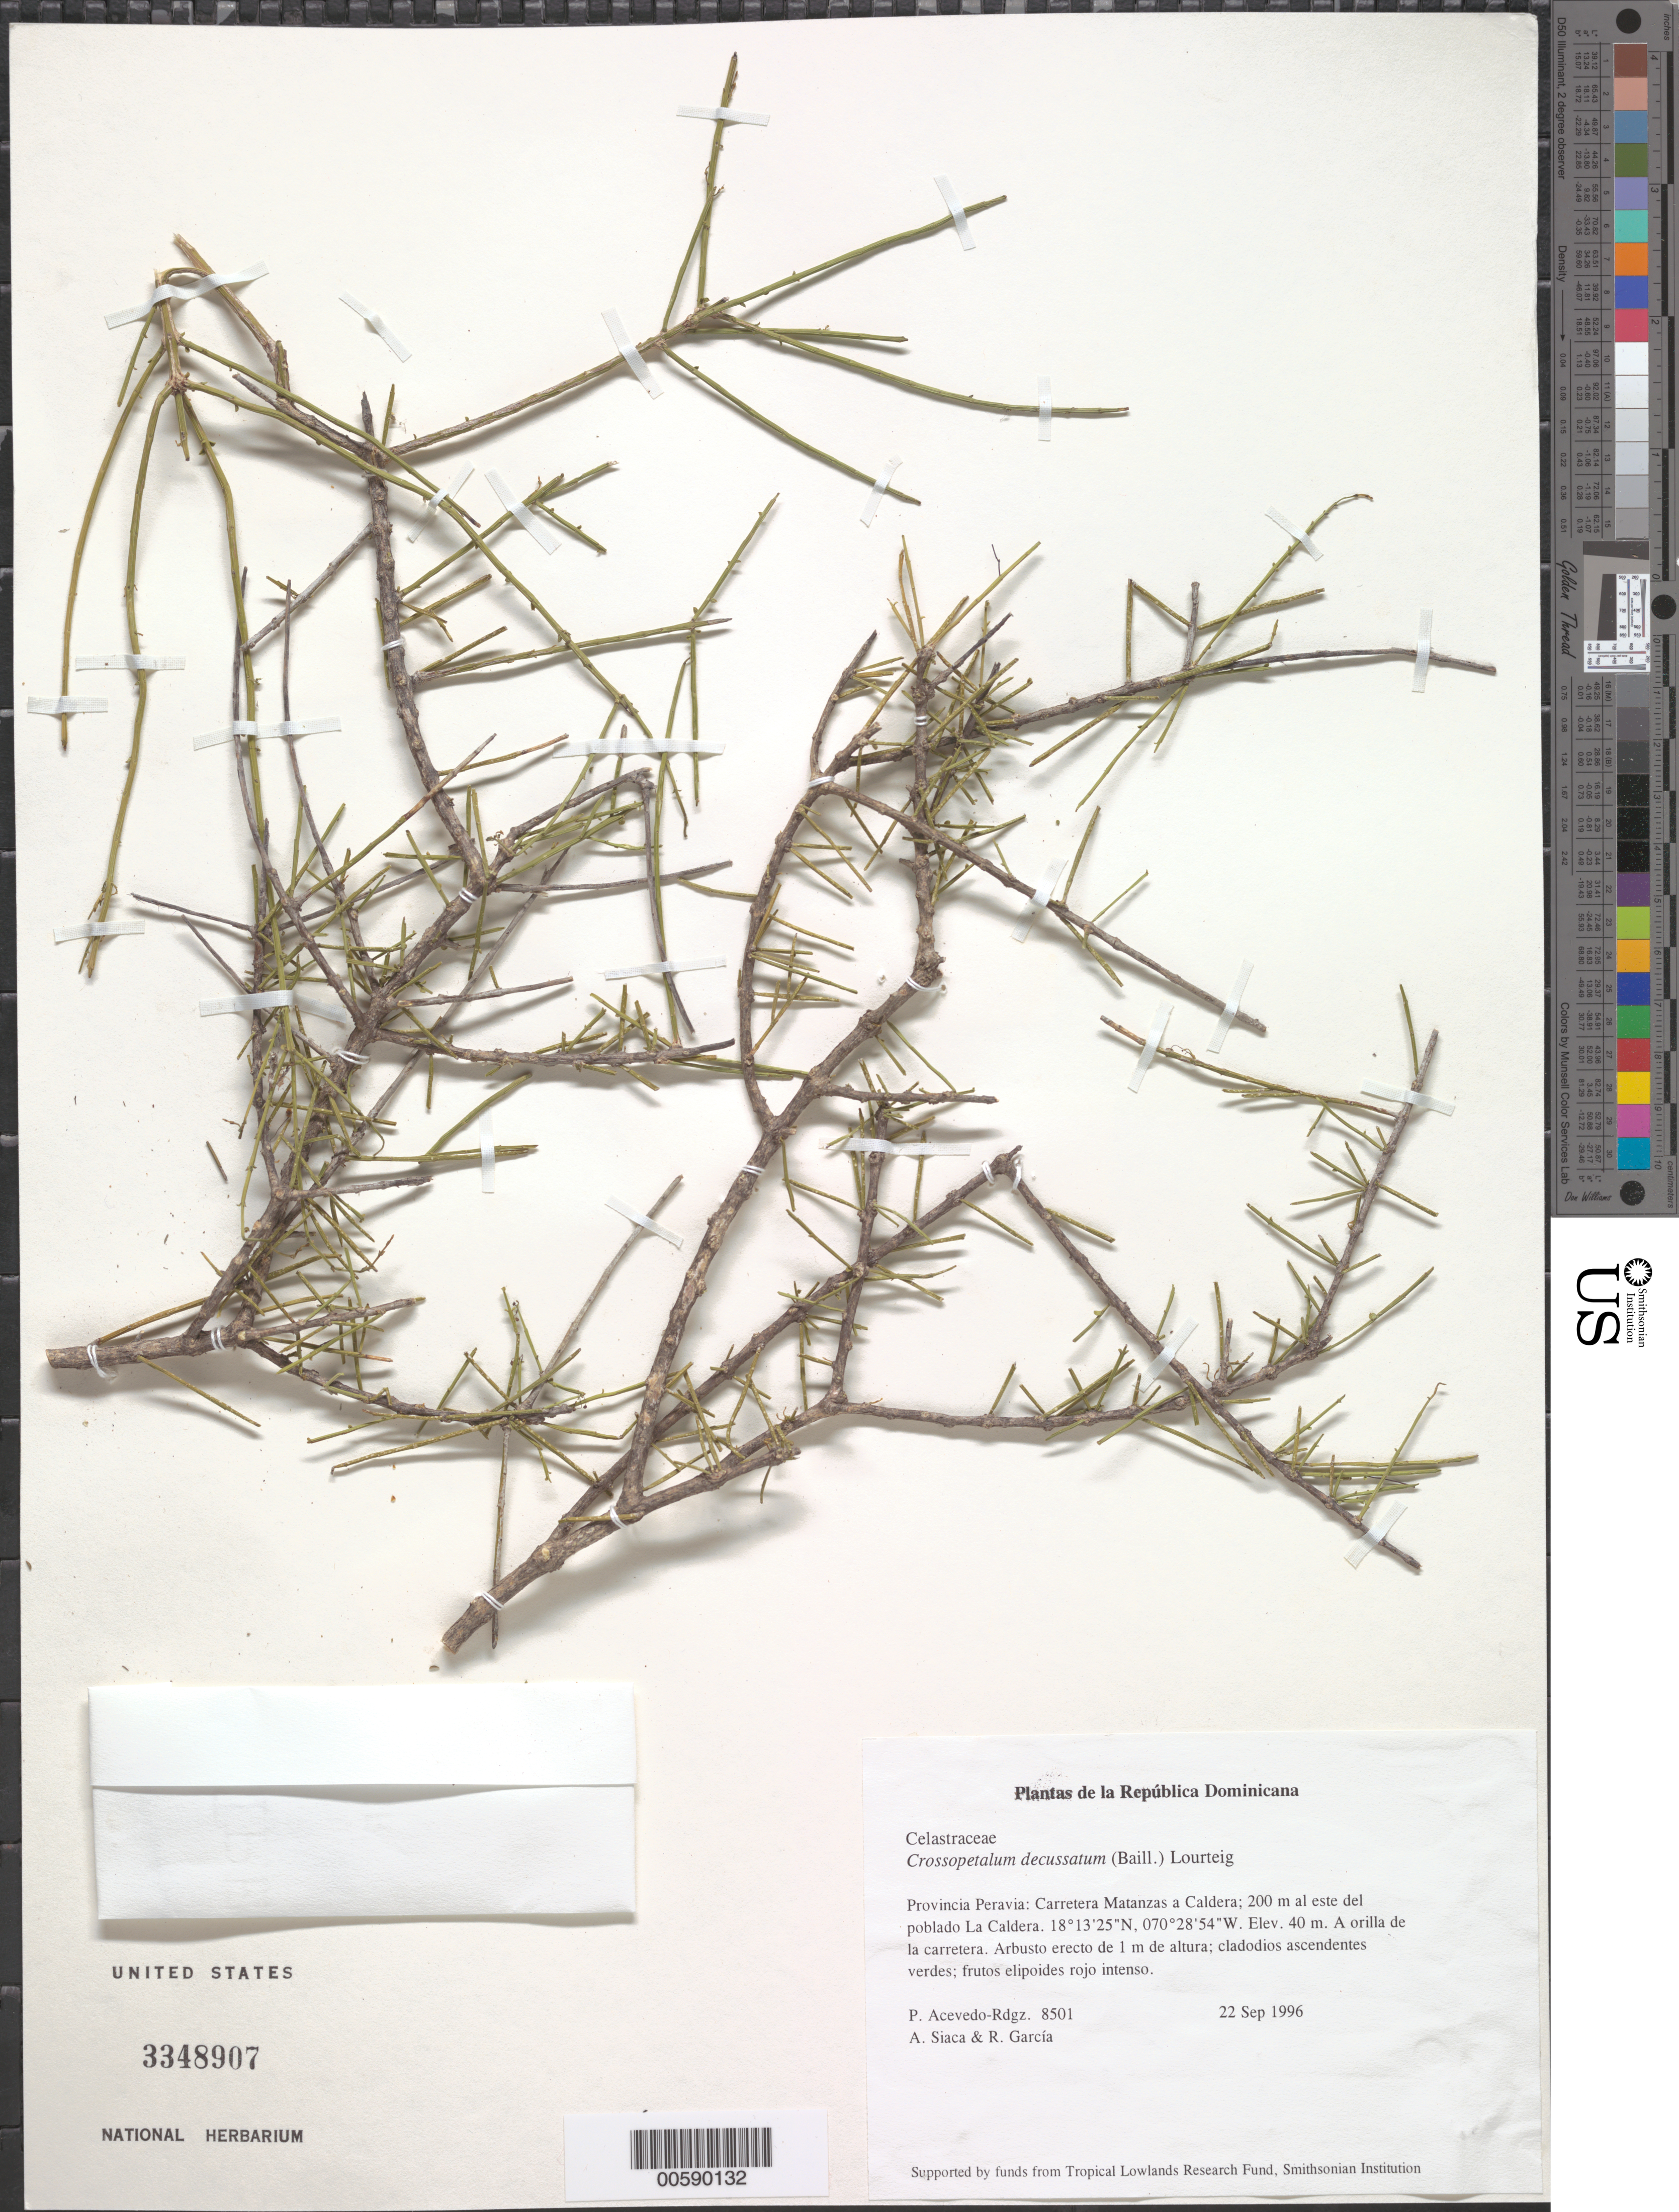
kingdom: Plantae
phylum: Tracheophyta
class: Magnoliopsida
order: Celastrales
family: Celastraceae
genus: Crossopetalum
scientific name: Crossopetalum decussatum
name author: (Baill.) Lourteig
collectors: P. Acevedo-Rodr., A. Siaca & R. G. García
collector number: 8501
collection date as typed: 22 Sep 1996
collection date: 1996-09-22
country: Dominican Republic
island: Hispaniola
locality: Provincia Peravia: Carretera Matanzas a Caldera; 200 m al este del poblado La Caldera.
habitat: A orilla de la carretera.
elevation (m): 40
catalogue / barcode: US 3348907